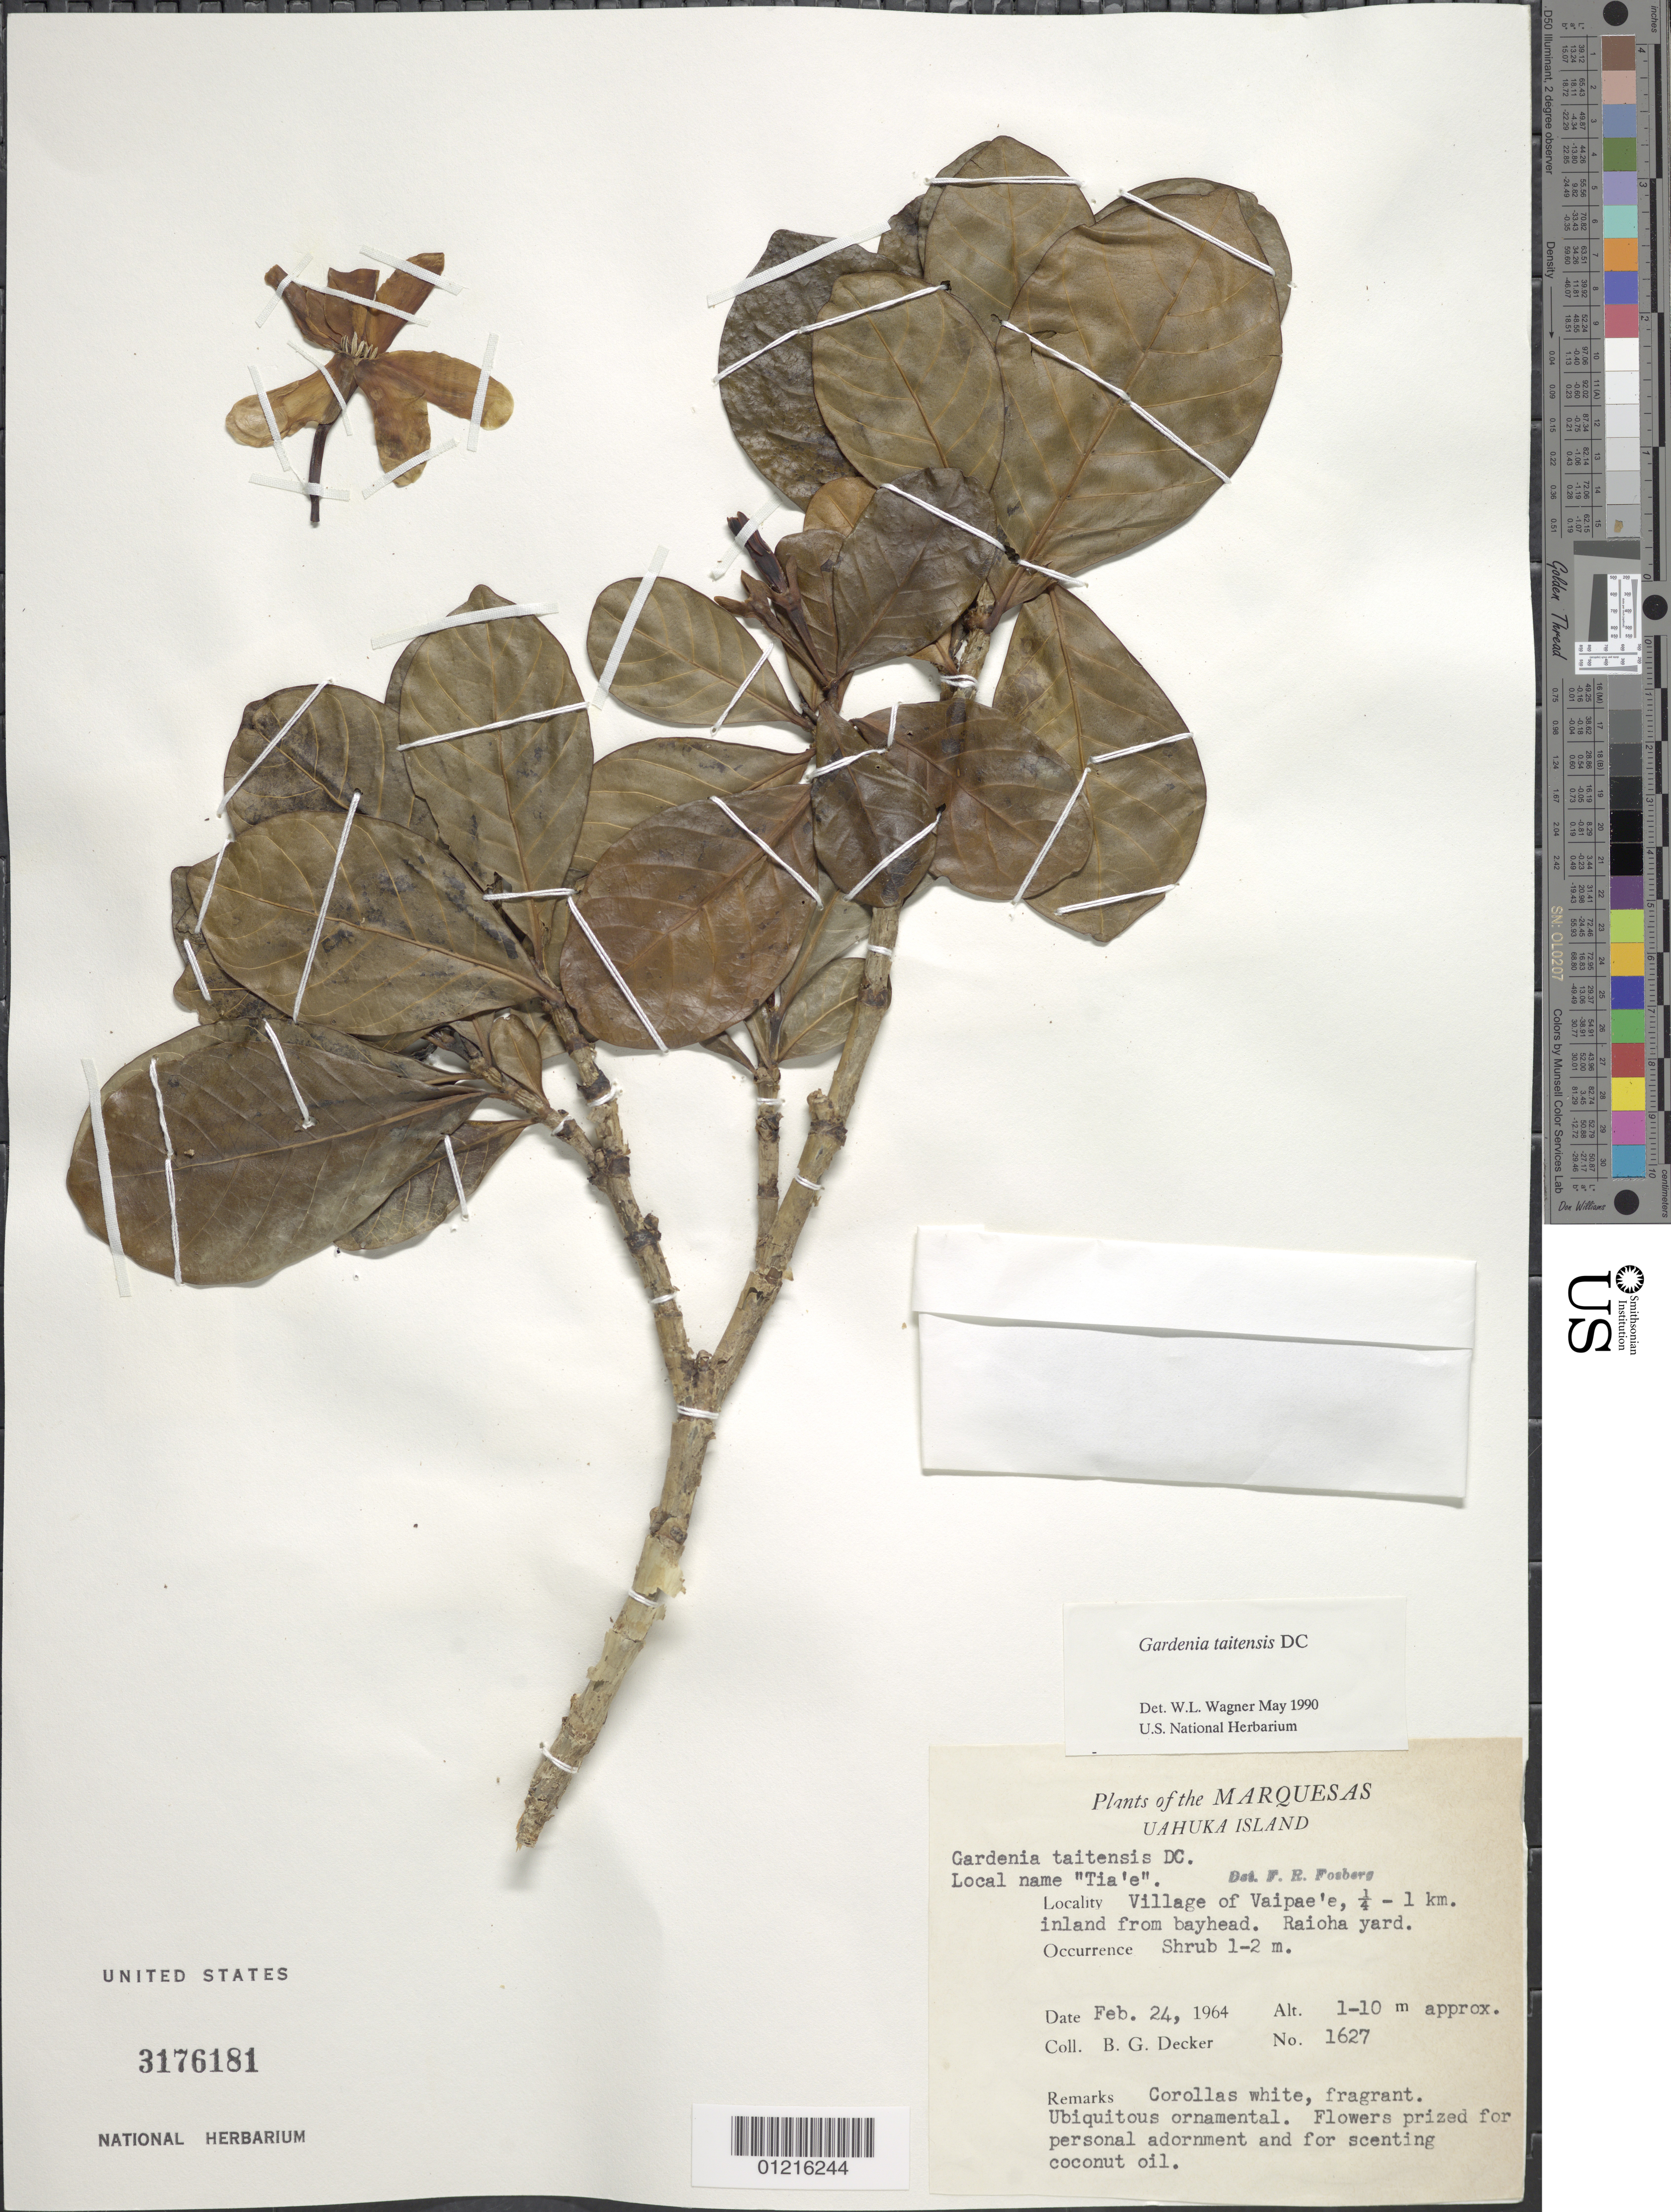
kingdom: Plantae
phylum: Tracheophyta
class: Magnoliopsida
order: Gentianales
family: Rubiaceae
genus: Gardenia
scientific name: Gardenia taitensis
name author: DC.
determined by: Wagner, W. L., (BOT), Smithsonian Institution - National Museum of Natural History (UNITED STATES)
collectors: B. G. Decker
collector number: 1627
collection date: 1964-02-24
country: French Polynesia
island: Ua Huka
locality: Village of Vaipae'e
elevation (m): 1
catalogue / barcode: US 3176181